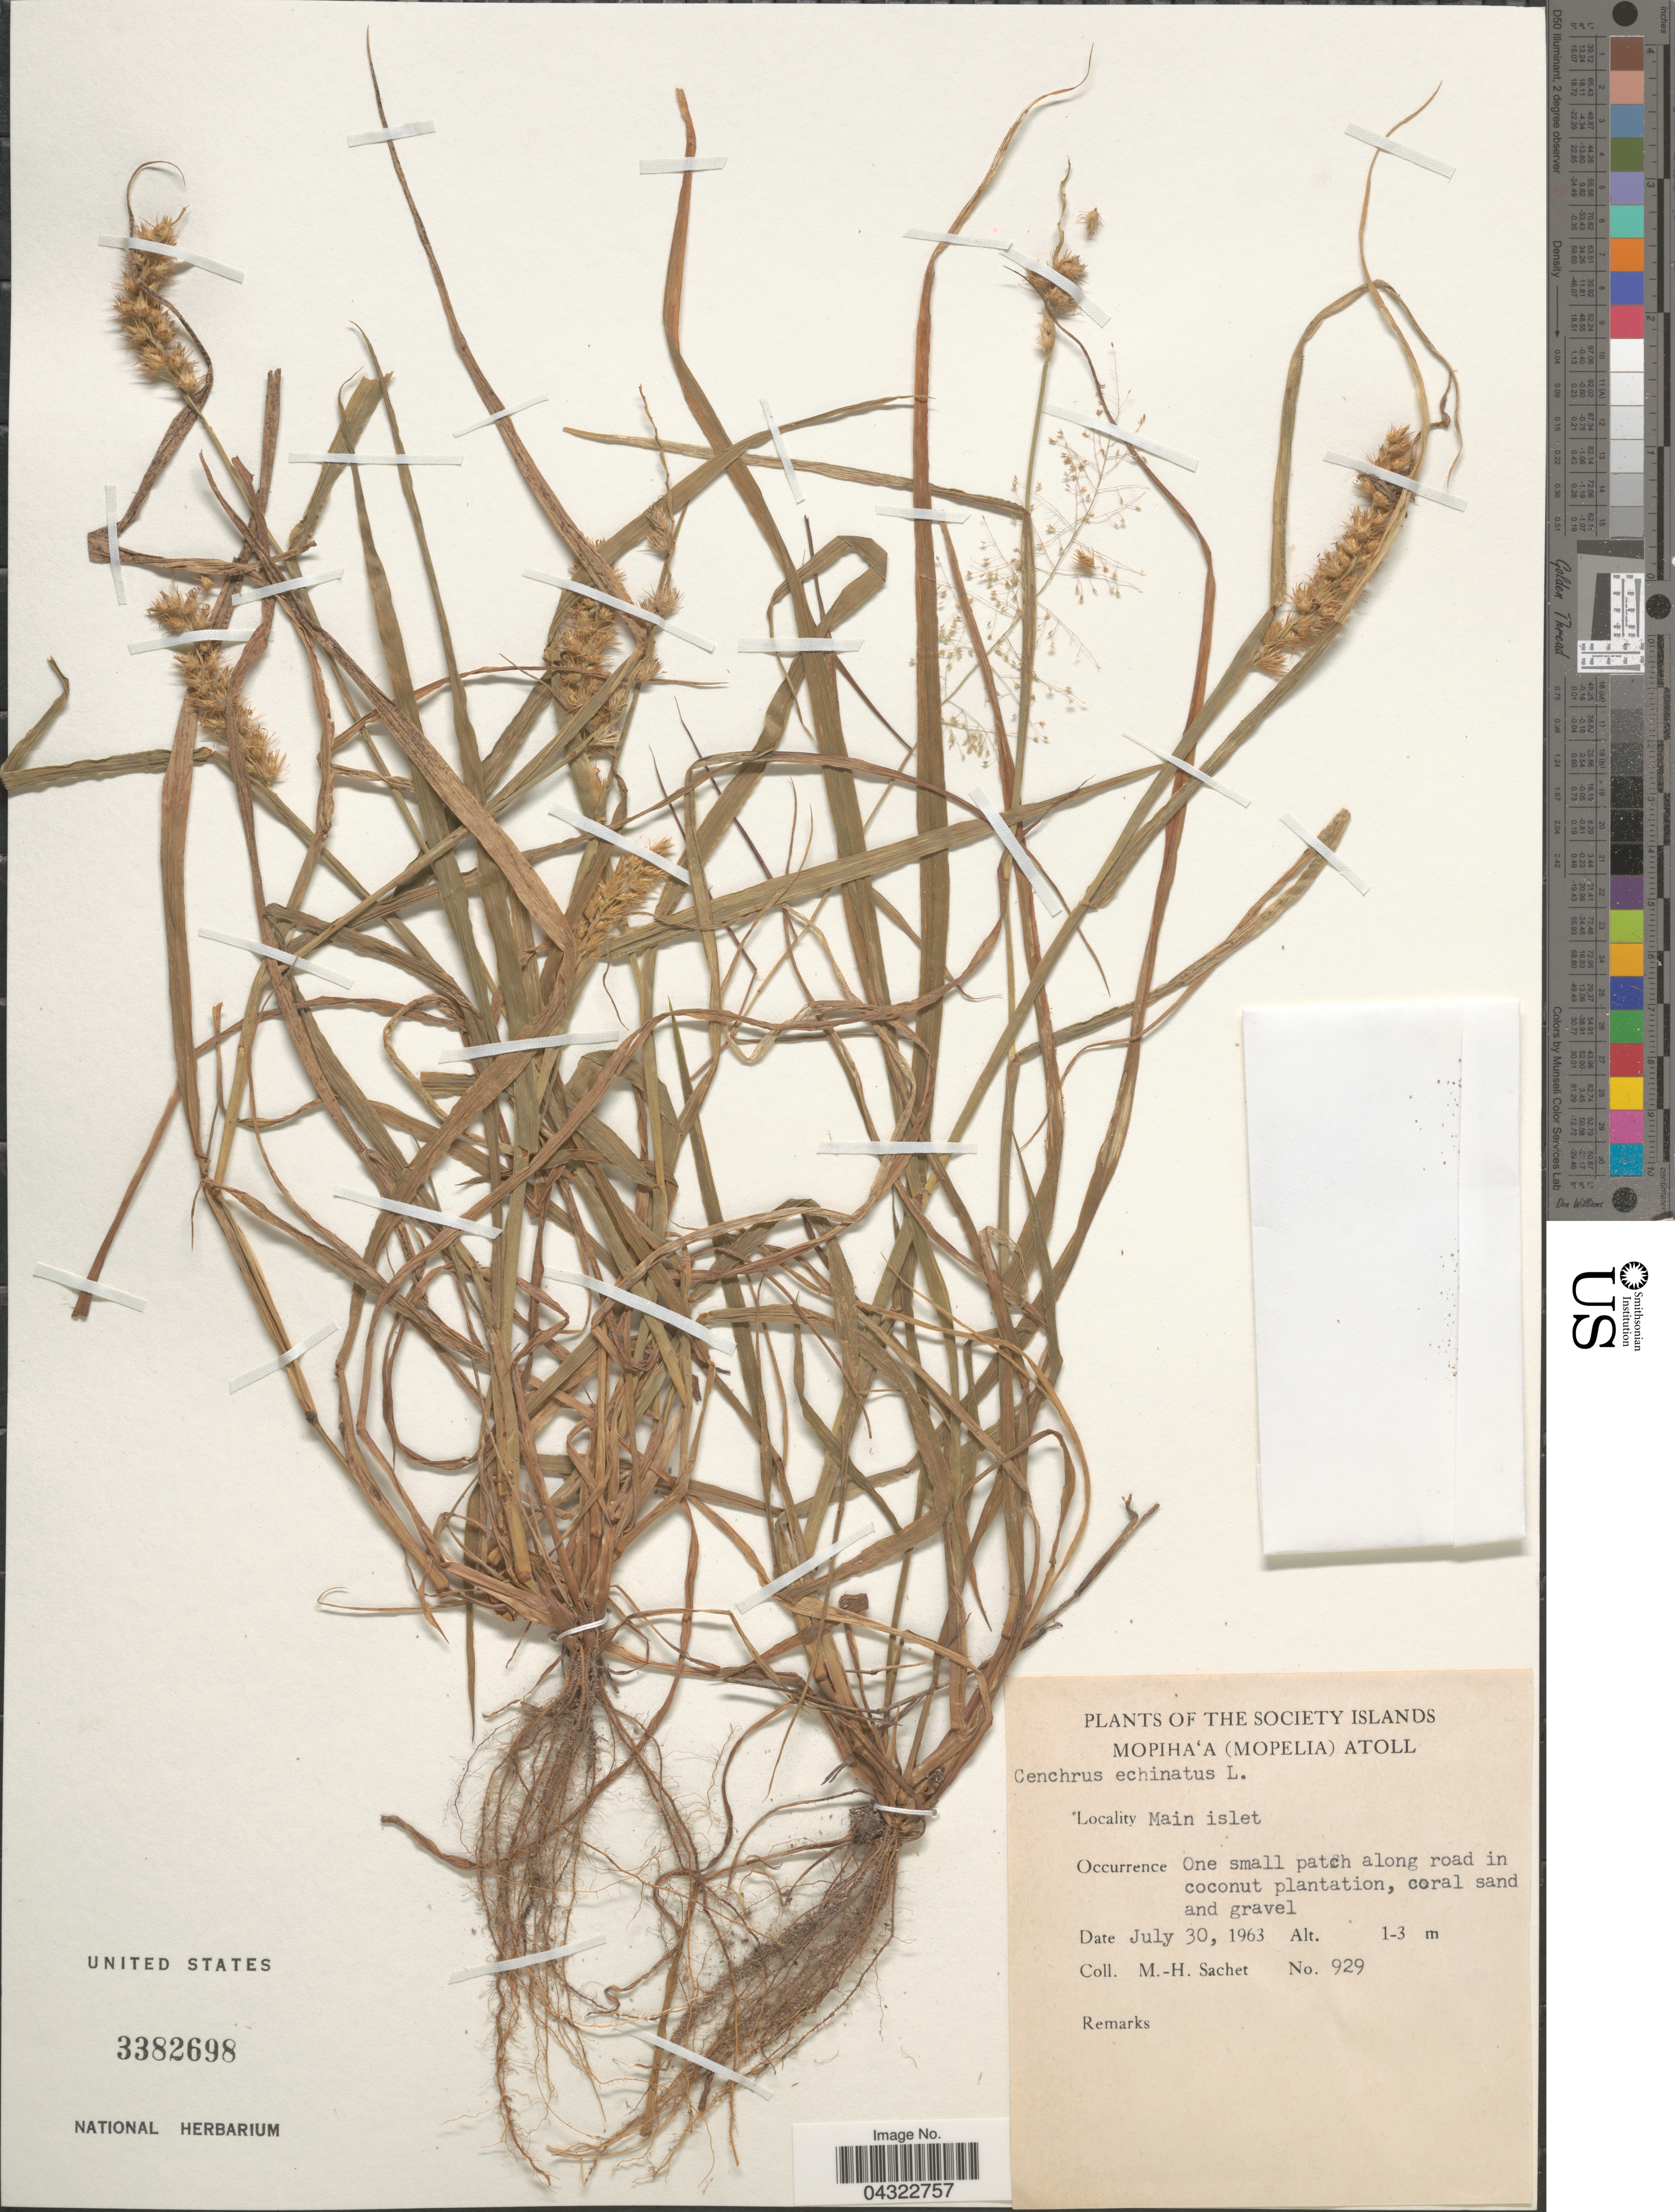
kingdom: Plantae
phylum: Tracheophyta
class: Liliopsida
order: Poales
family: Poaceae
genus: Cenchrus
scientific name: Cenchrus echinatus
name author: L.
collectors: M.-H. Sachet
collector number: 929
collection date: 1963-07-30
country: French Polynesia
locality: The Society Islands. Mopiha'a (Mopelia) Atoll. Main islet.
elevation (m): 1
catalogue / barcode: US 3382698